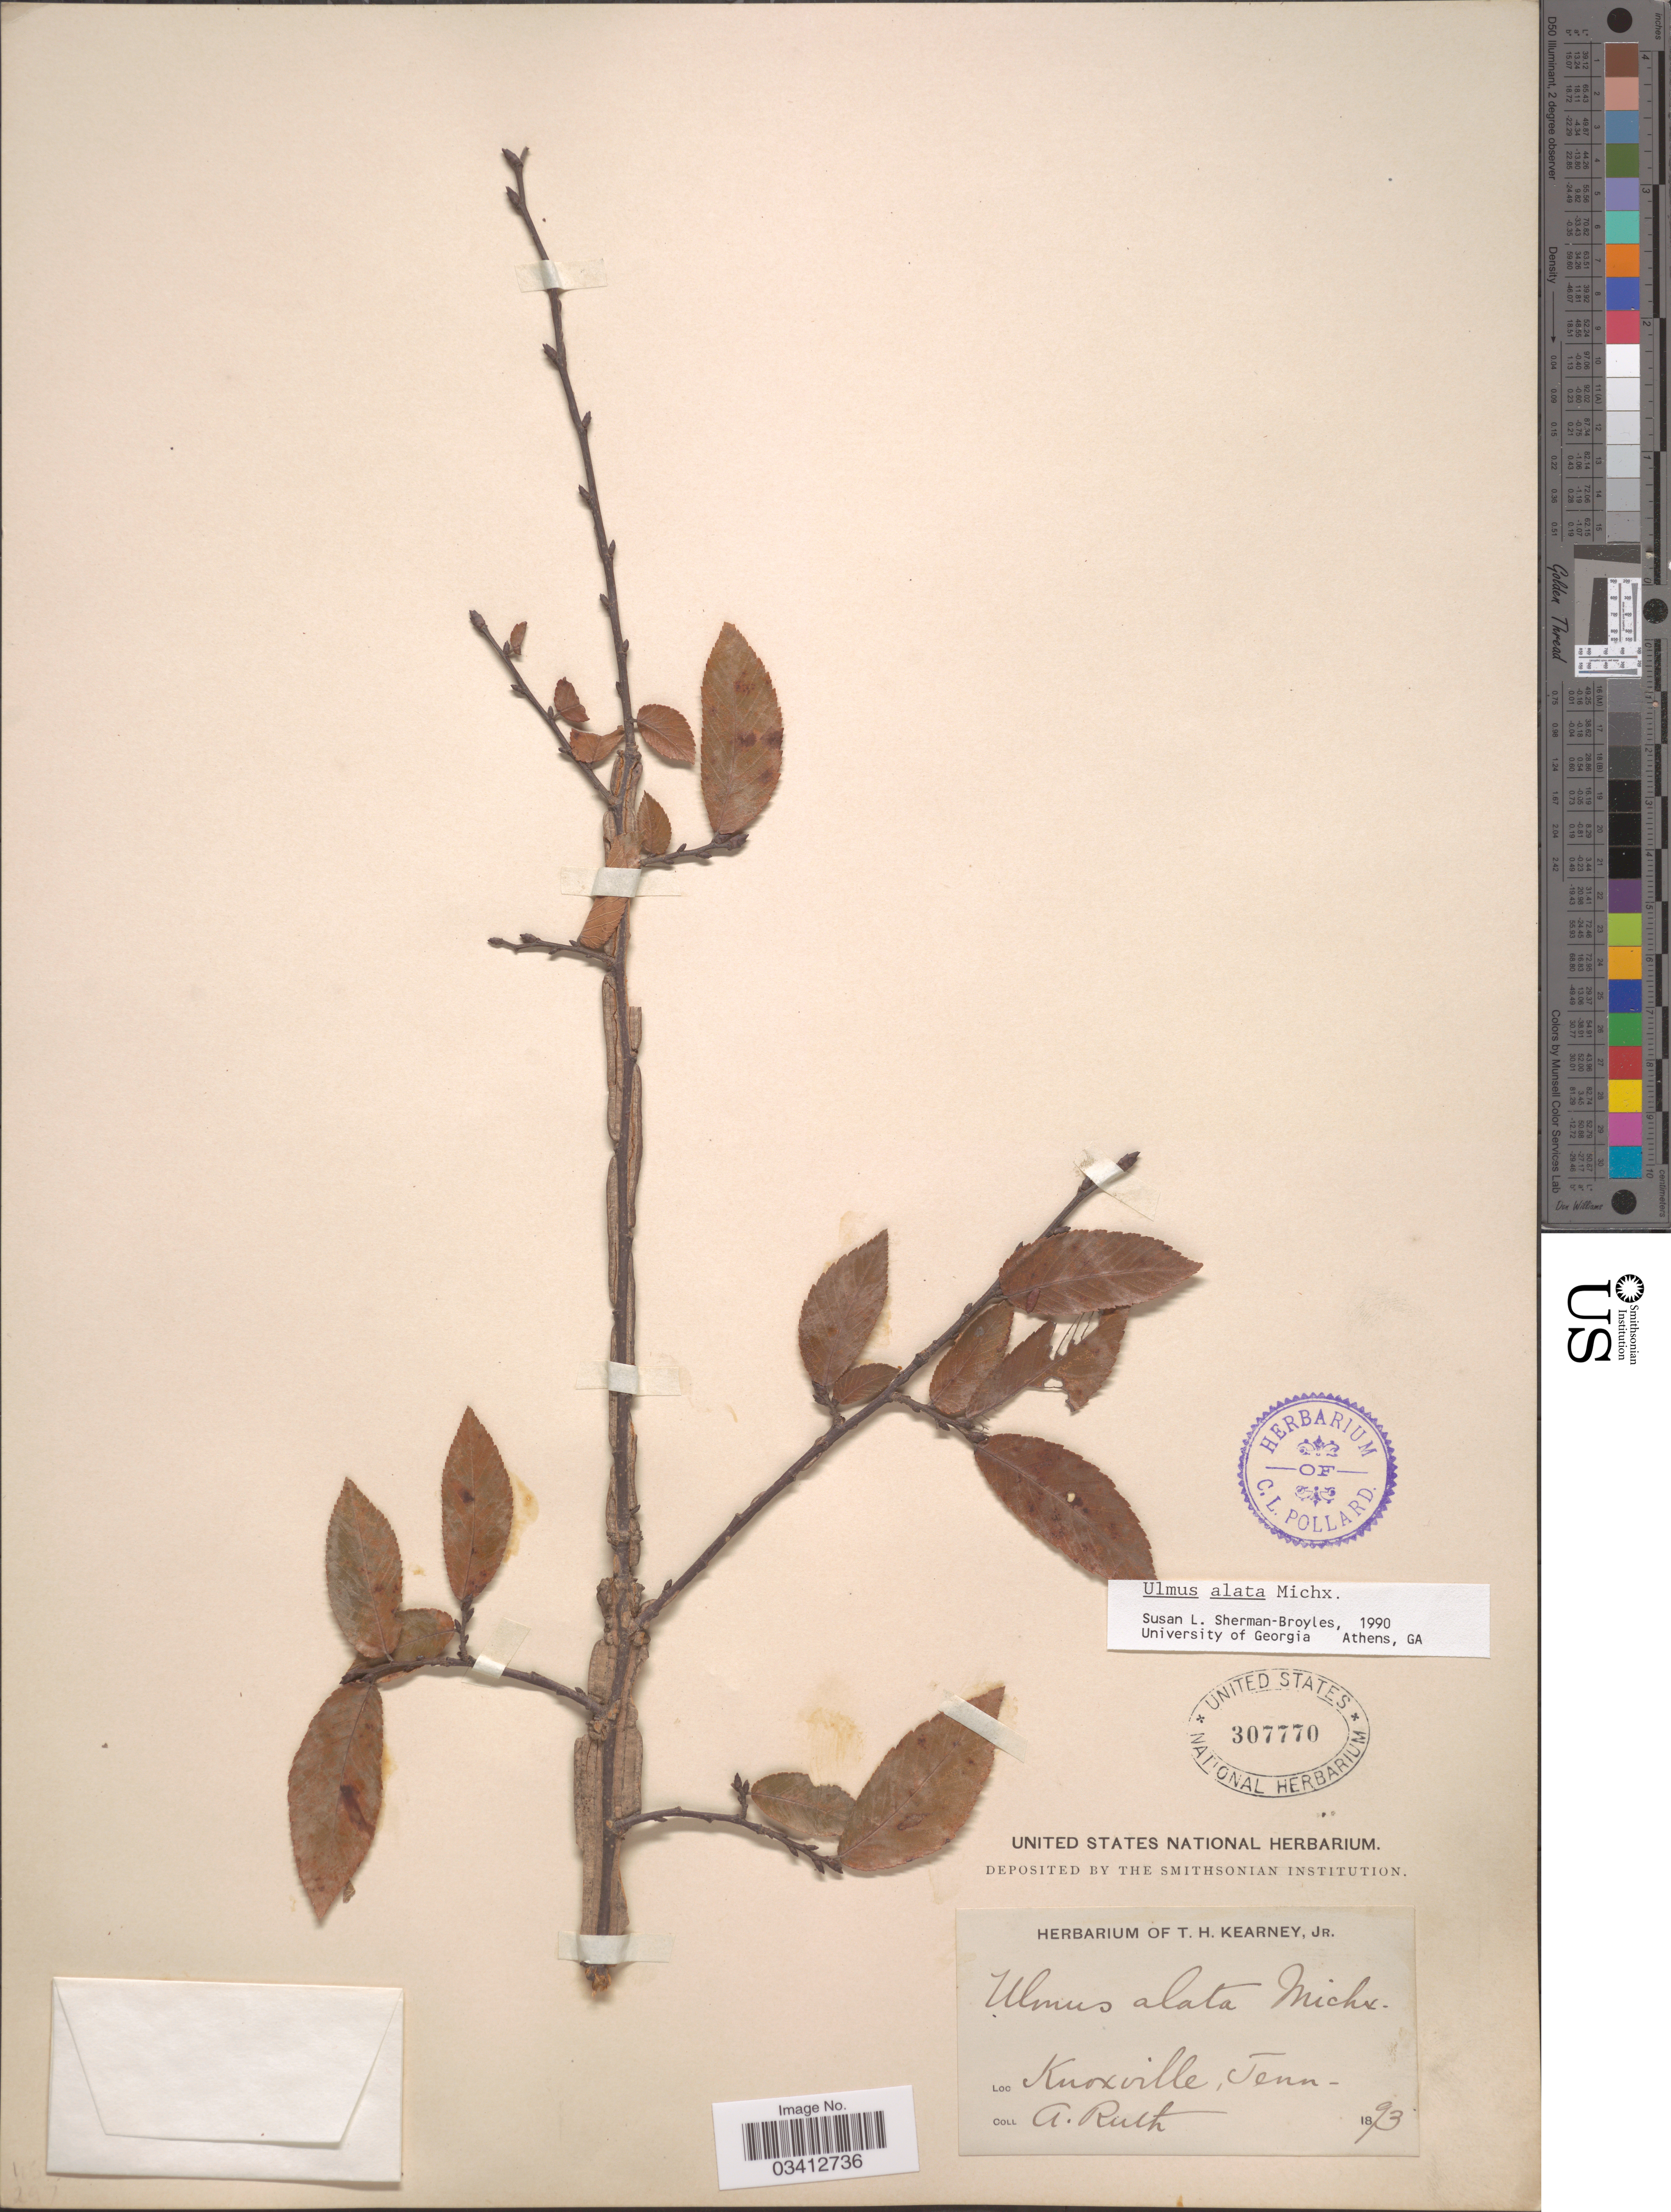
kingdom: Plantae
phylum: Tracheophyta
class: Magnoliopsida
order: Rosales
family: Ulmaceae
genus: Ulmus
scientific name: Ulmus alata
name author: Michx.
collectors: A. Ruth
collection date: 1893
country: United States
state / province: Tennessee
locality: Knoxville.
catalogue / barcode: US 307770